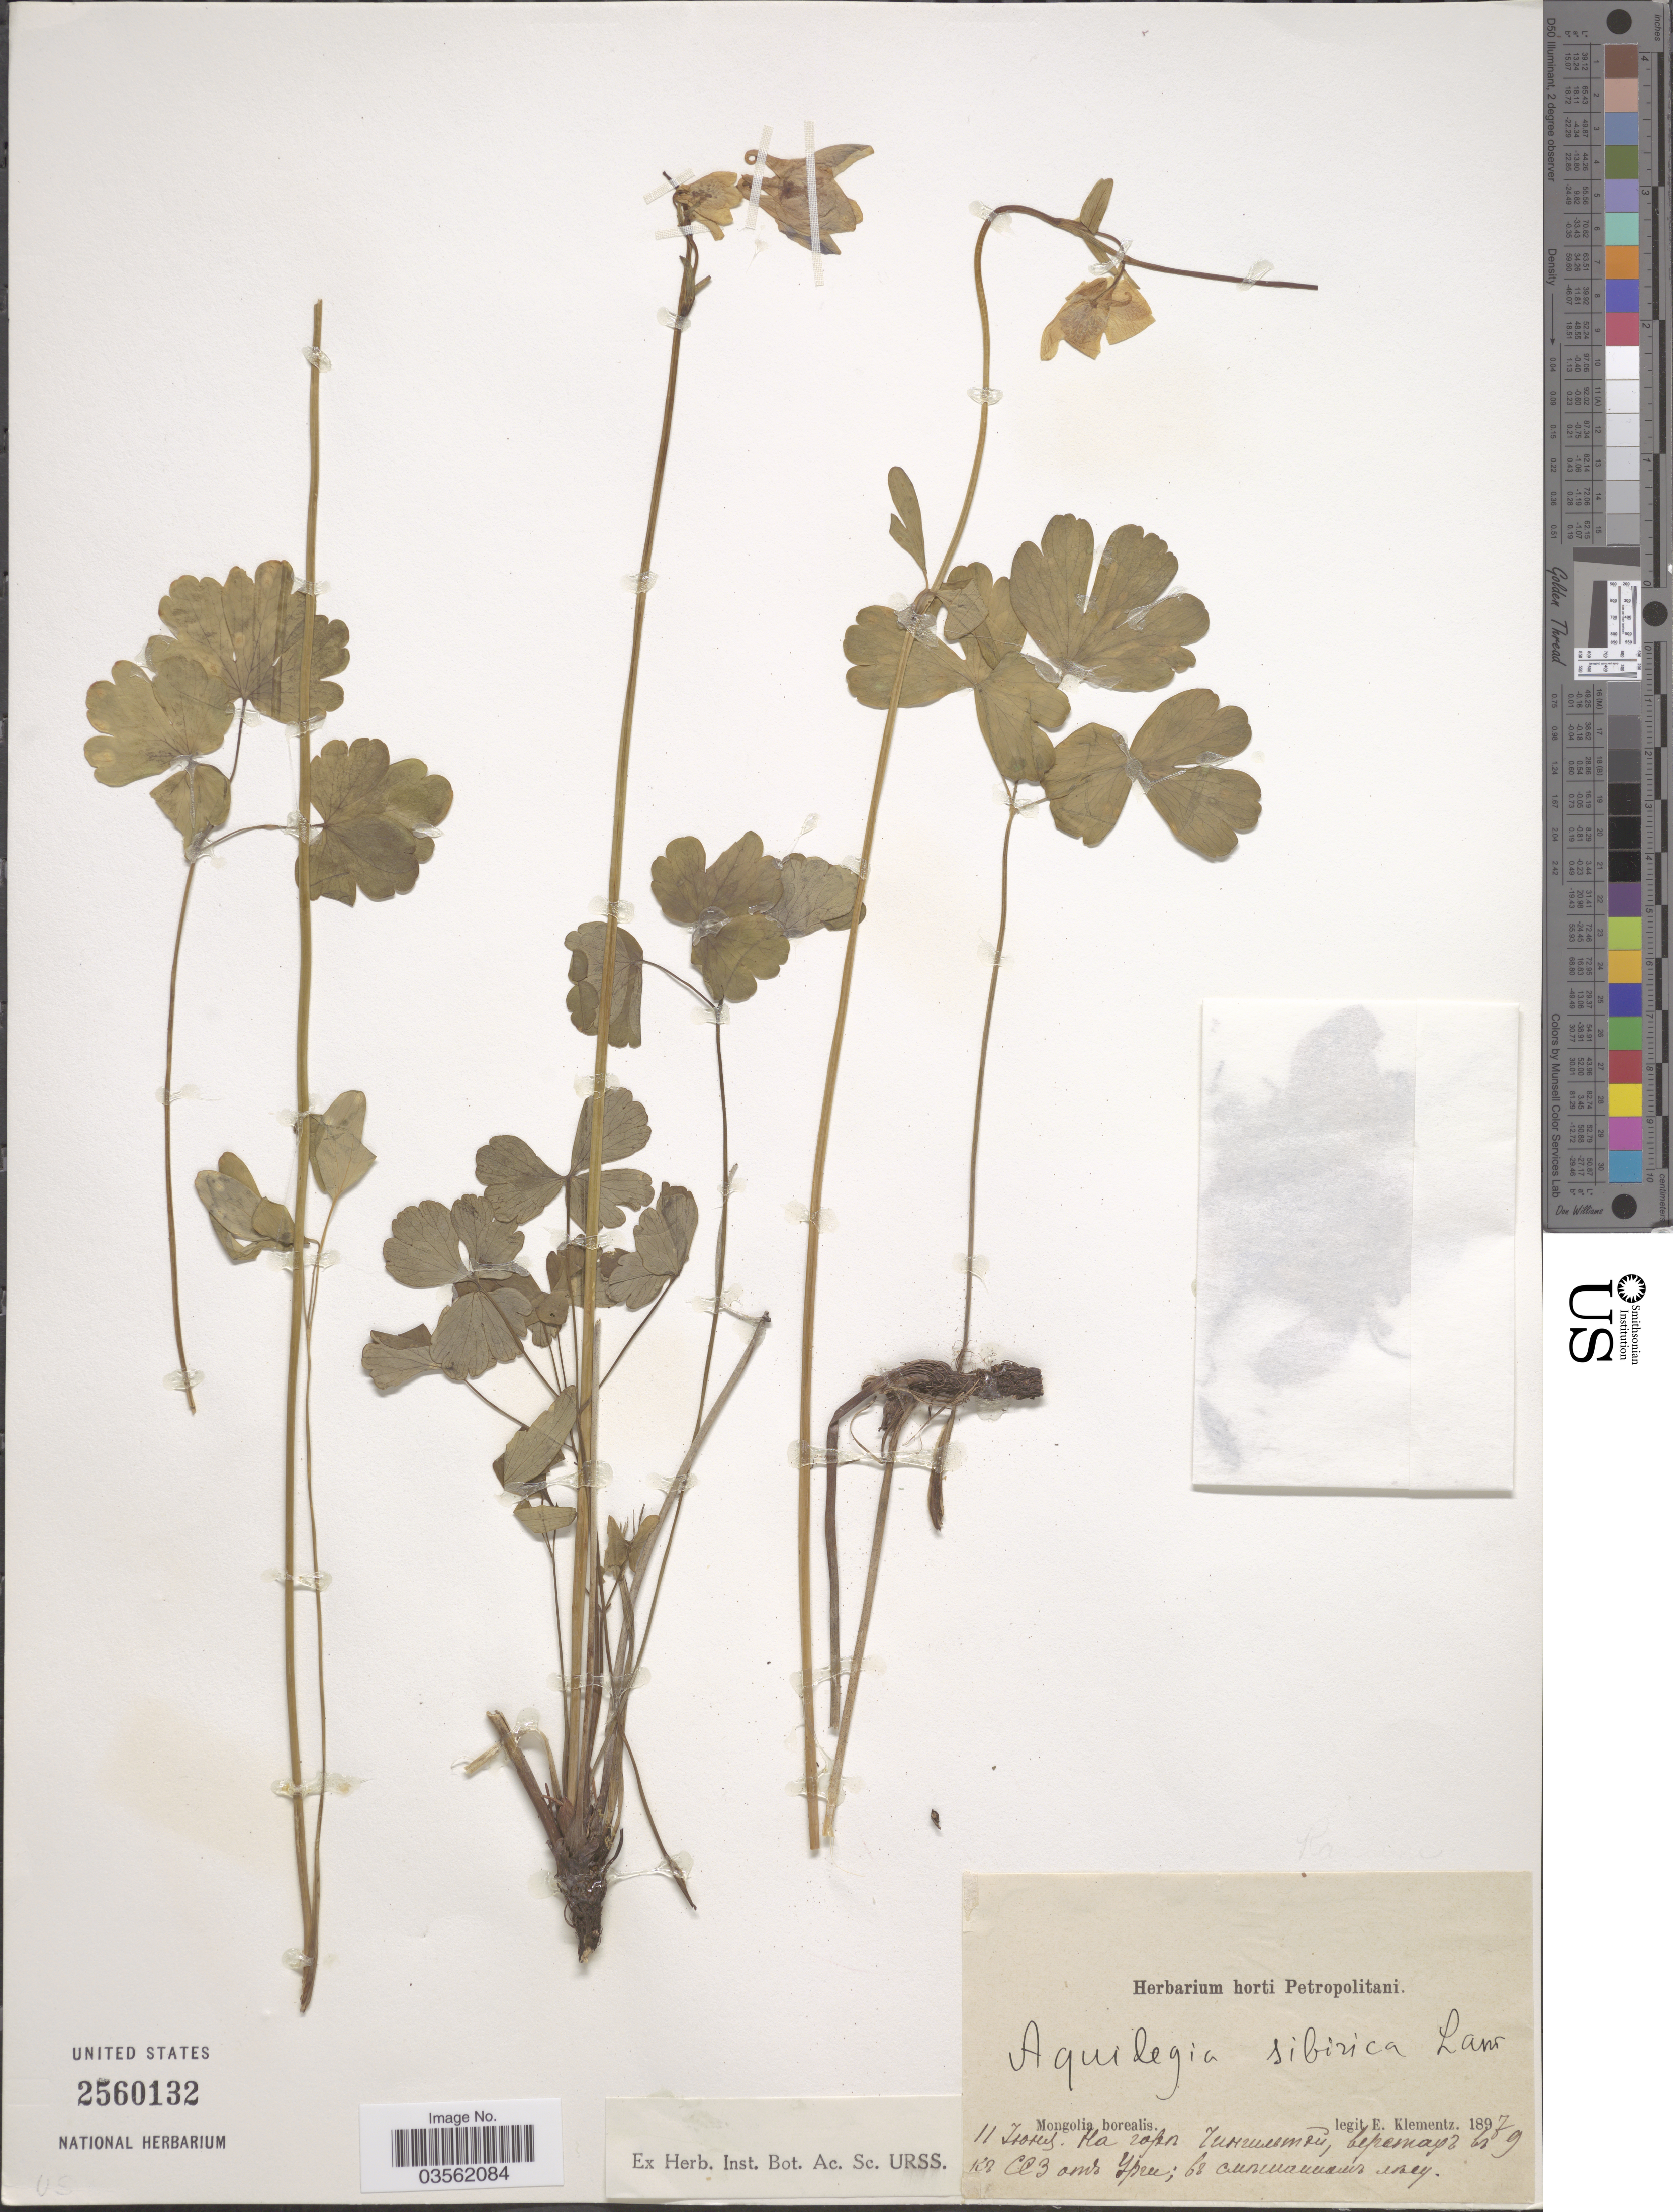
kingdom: Plantae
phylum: Tracheophyta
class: Magnoliopsida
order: Ranunculales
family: Ranunculaceae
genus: Aquilegia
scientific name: Aquilegia sibirica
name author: Lam.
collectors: E. Klementz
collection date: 1879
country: Mongolia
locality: Mongolia borealis. X.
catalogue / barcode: US 2560132